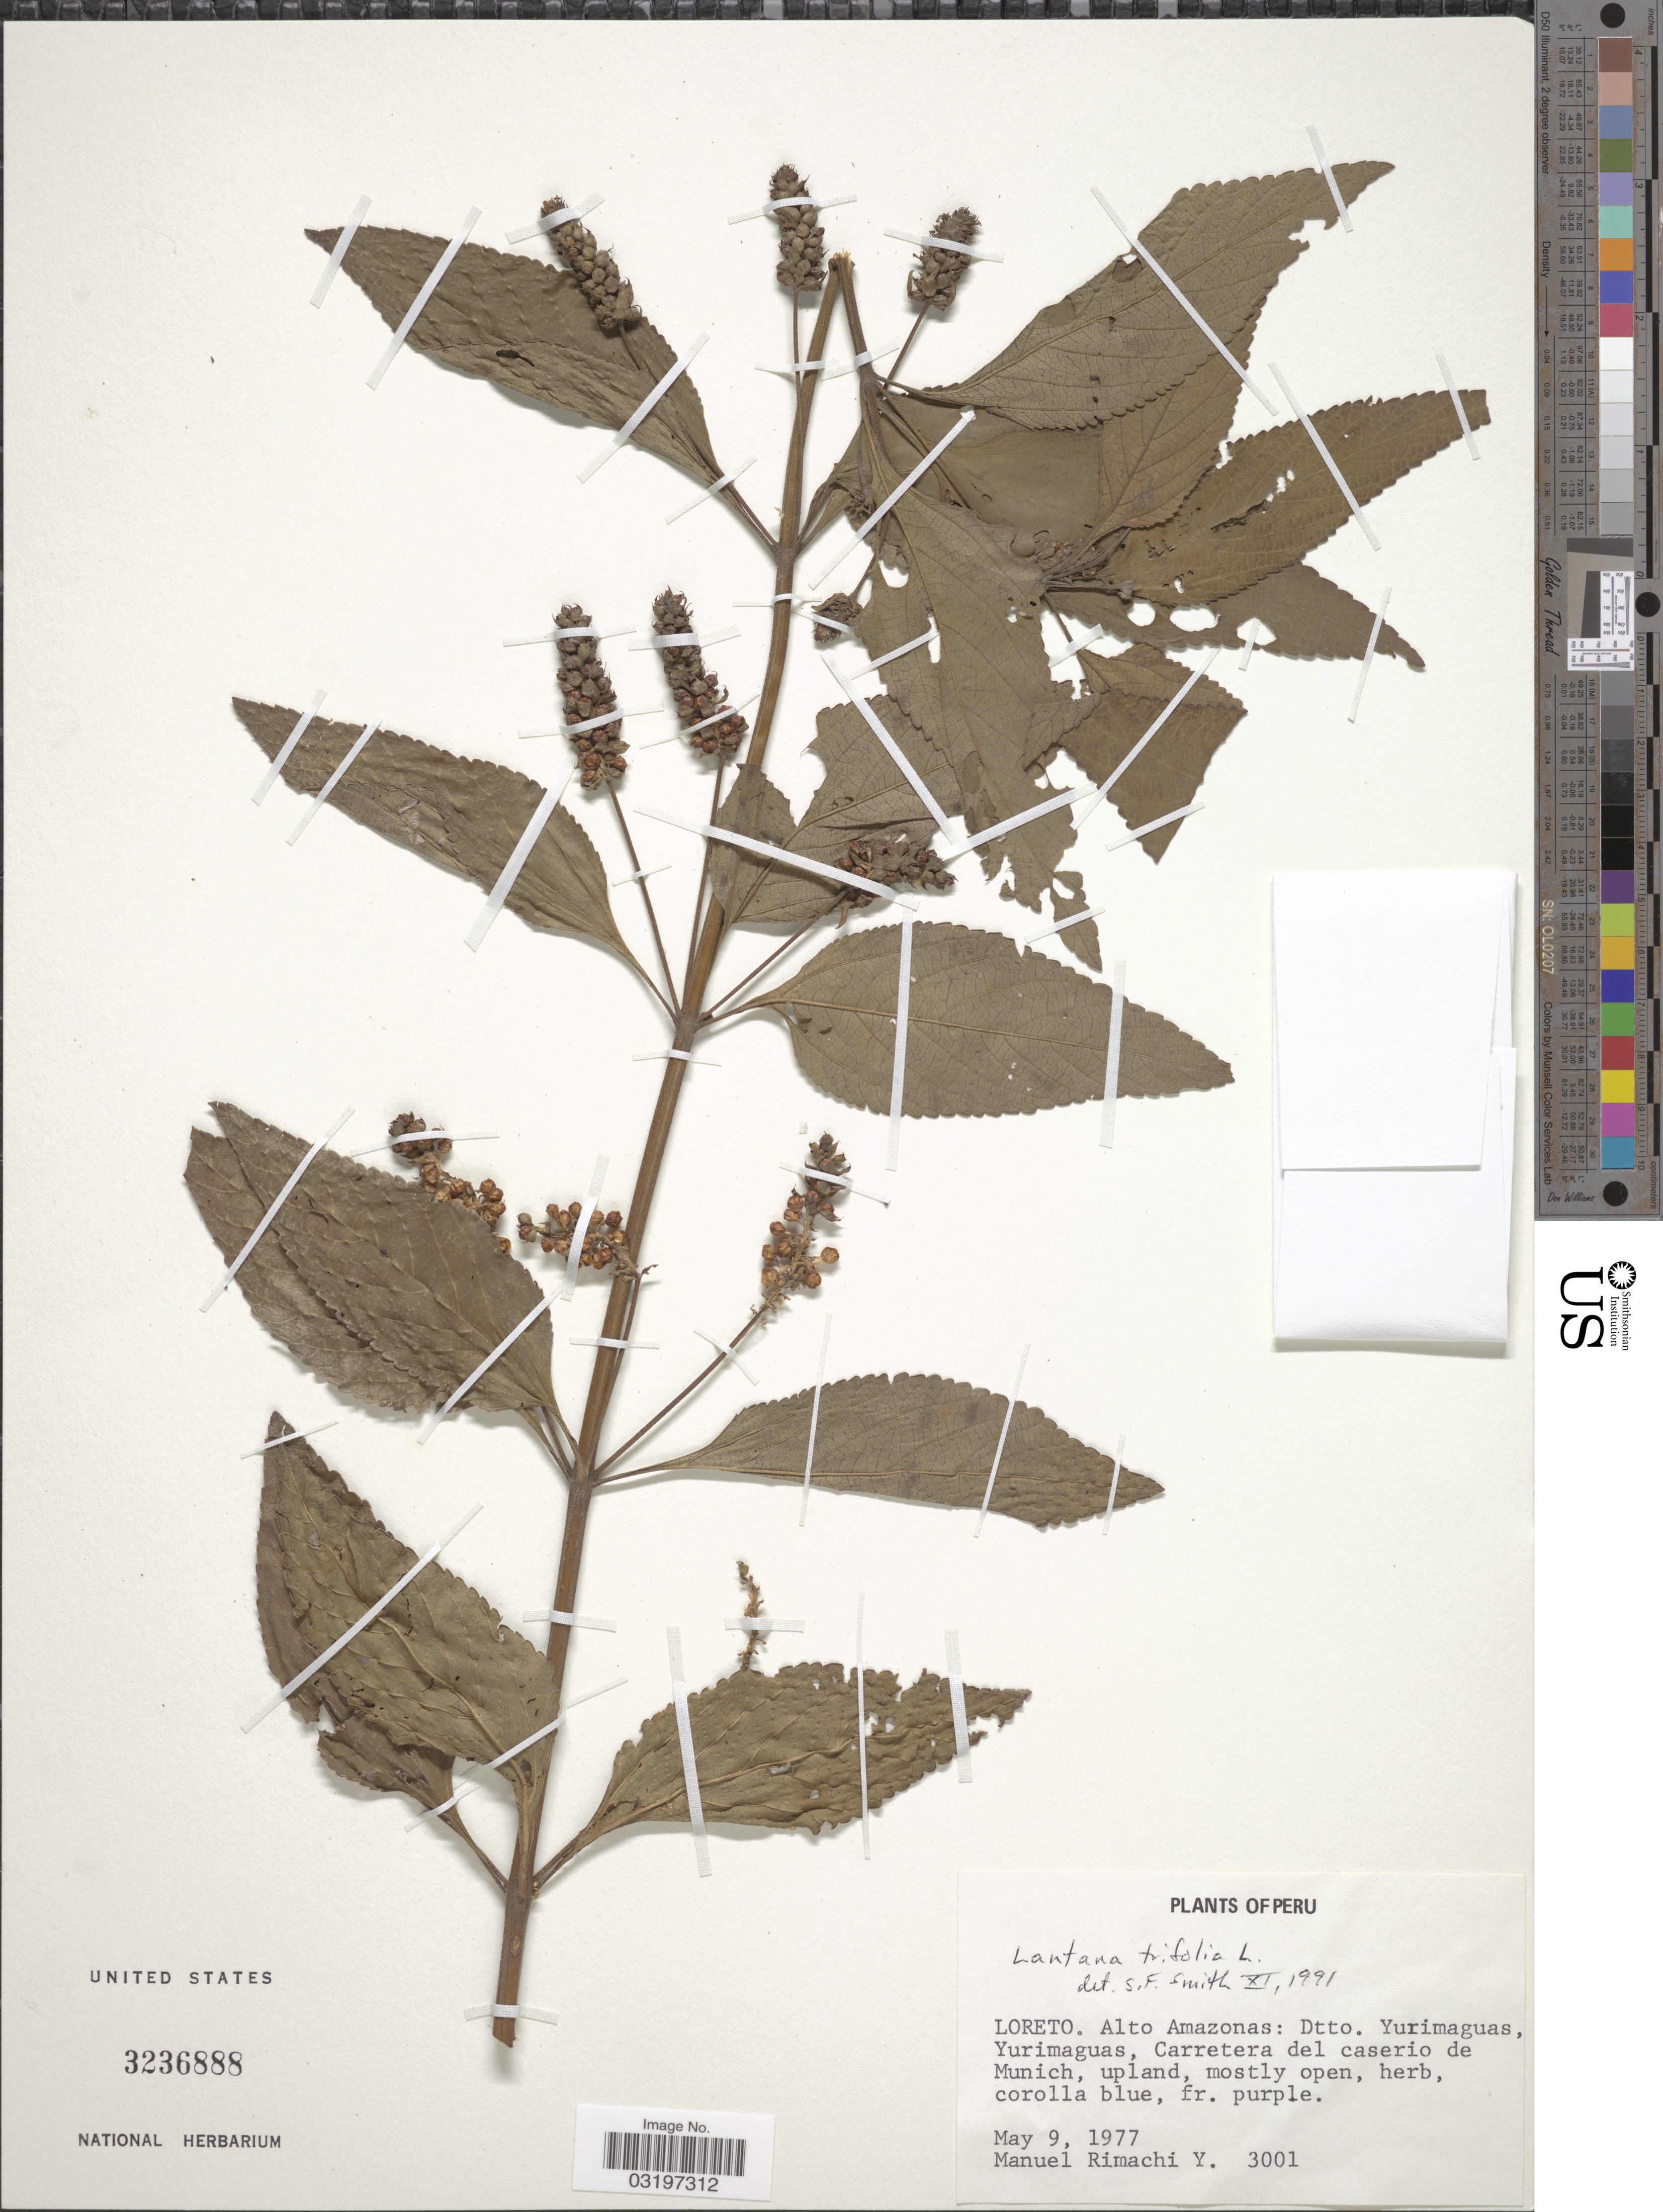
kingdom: Plantae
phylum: Tracheophyta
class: Magnoliopsida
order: Lamiales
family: Verbenaceae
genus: Lantana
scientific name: Lantana trifolia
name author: L.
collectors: M. Rimachi Y.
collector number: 3001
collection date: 1977-05-09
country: Peru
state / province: Loreto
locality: Alto Amazonas: Dtto. Yurimaguas, Yurimaguas, Carretera del caserio de Munich.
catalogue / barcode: US 3236888